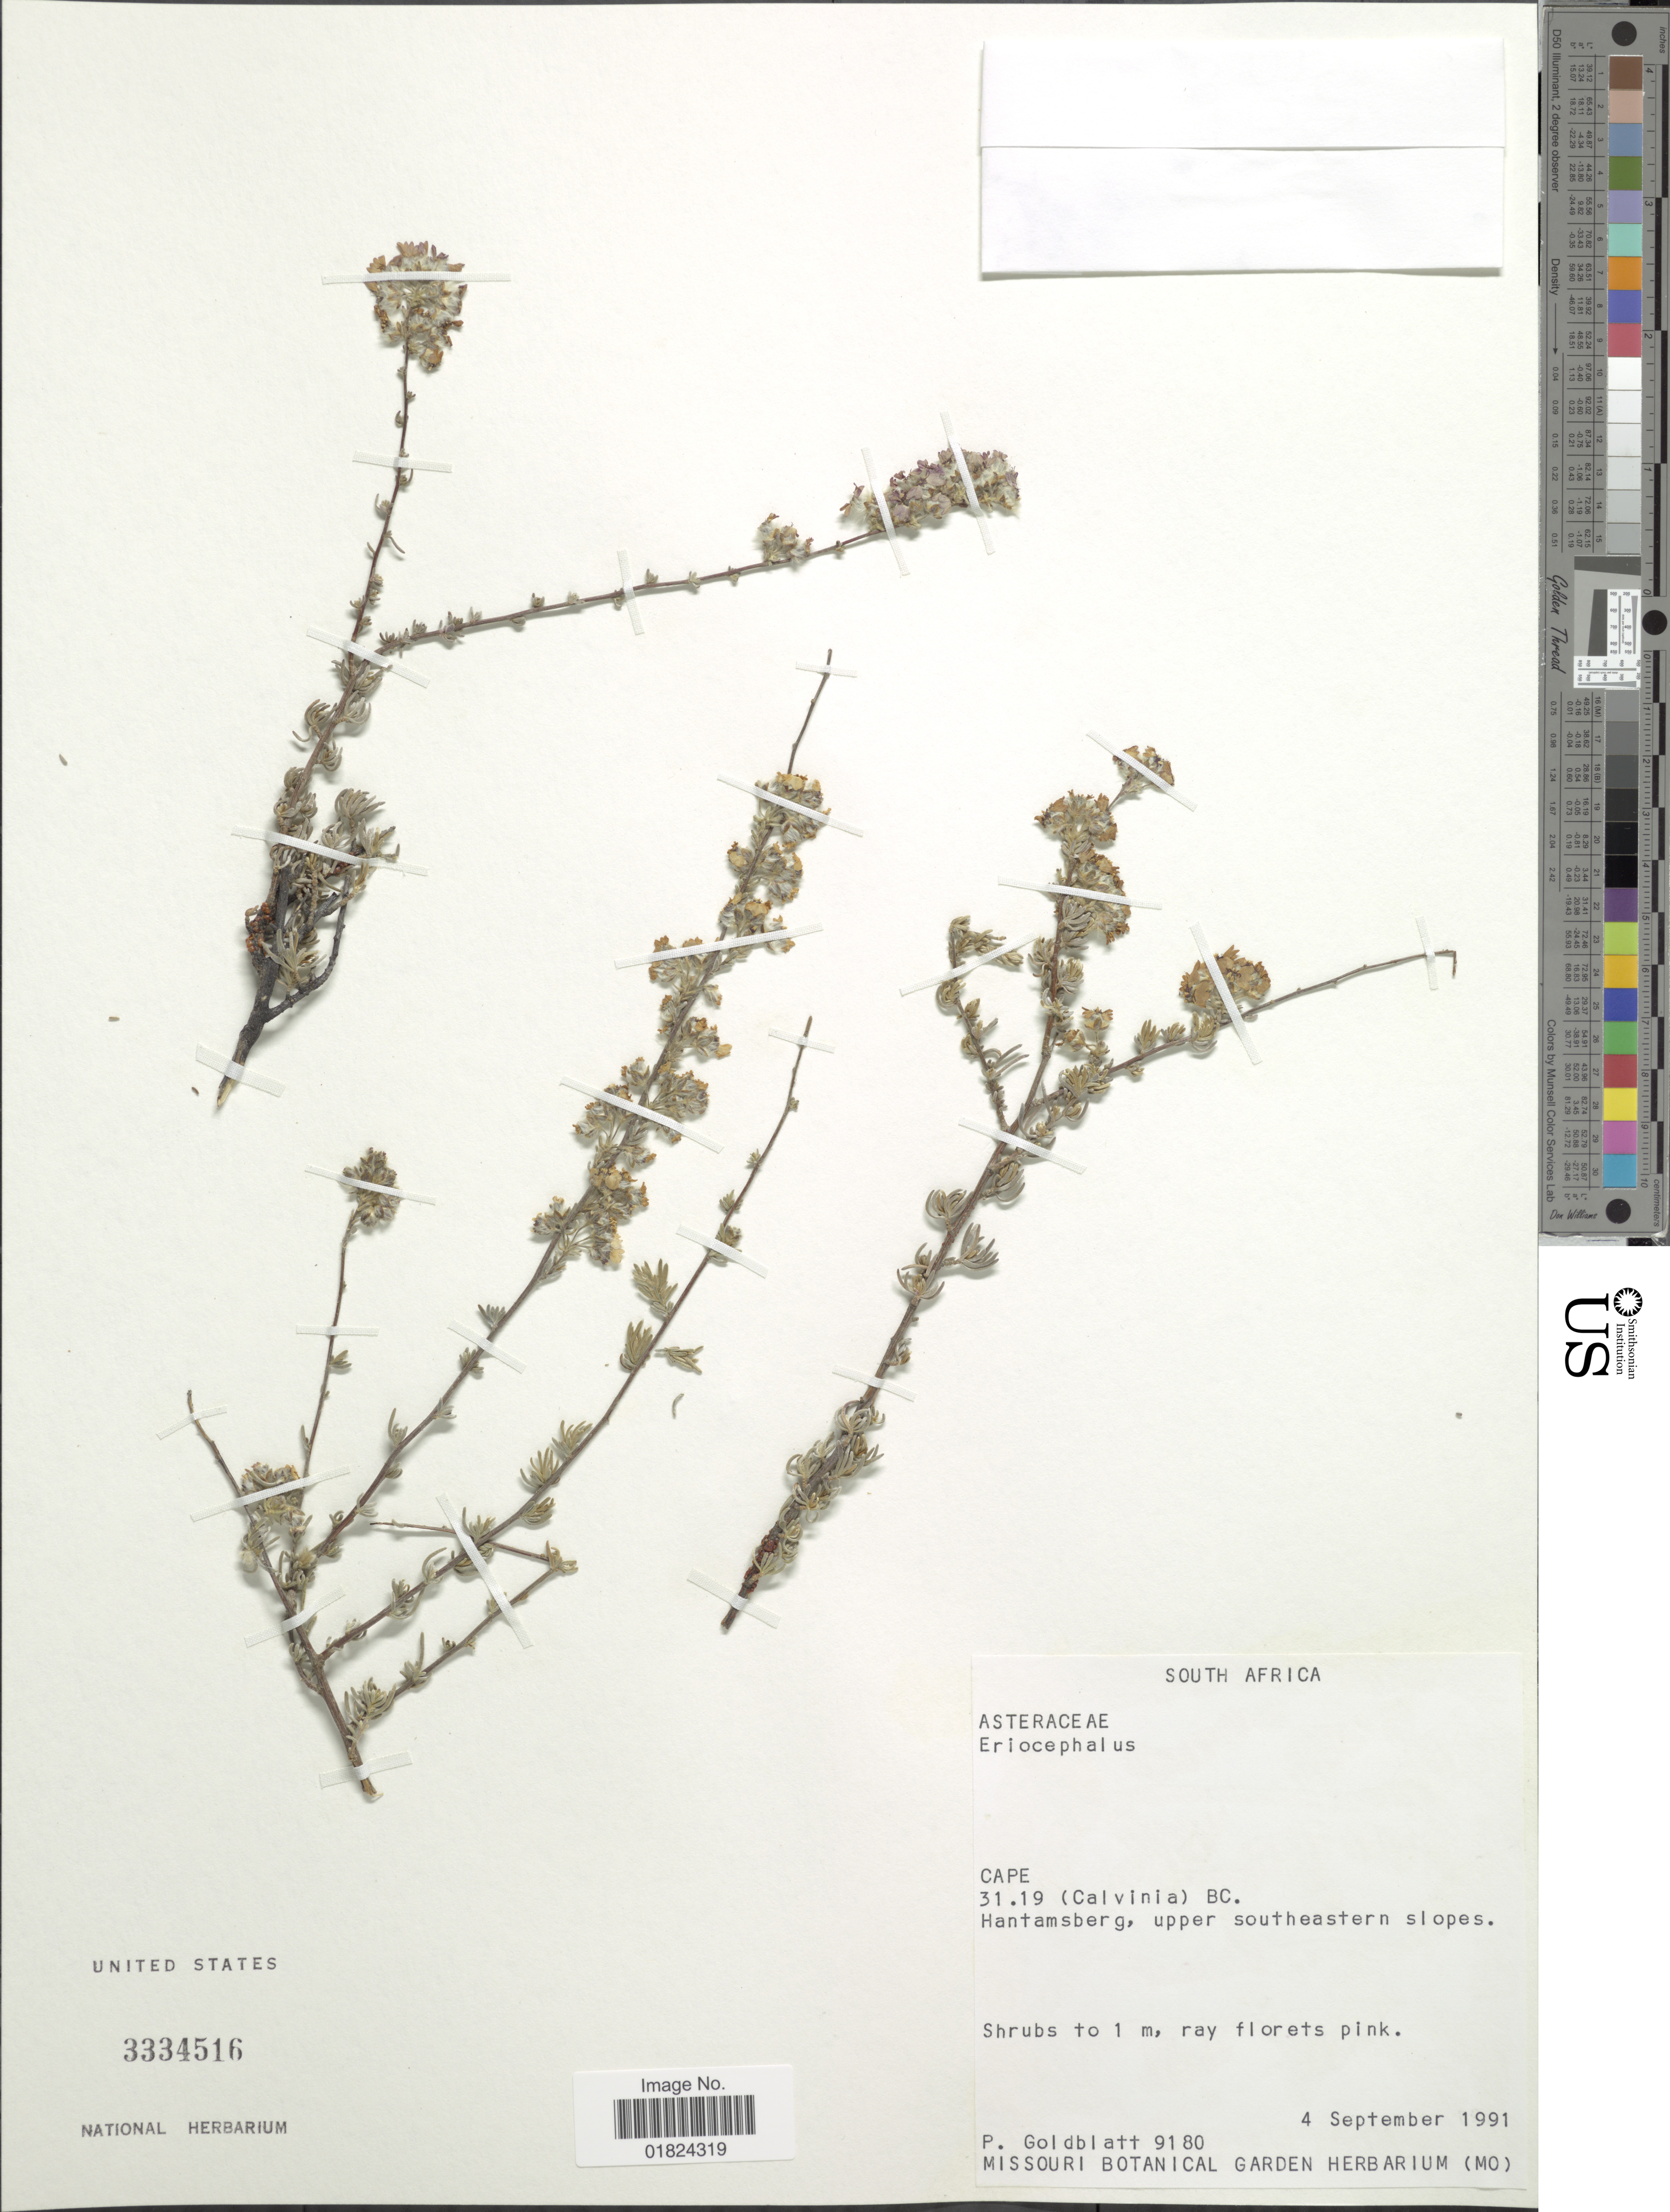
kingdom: Plantae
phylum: Tracheophyta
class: Magnoliopsida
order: Asterales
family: Asteraceae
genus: Eriocephalus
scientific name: Eriocephalus sp.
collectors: P. Goldblatt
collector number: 9180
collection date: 1991-09-04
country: South Africa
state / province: Northern Cape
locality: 31.19 (Calvinia) BC., Hantamsberg, upper southeastern slopes.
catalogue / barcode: US 3334516